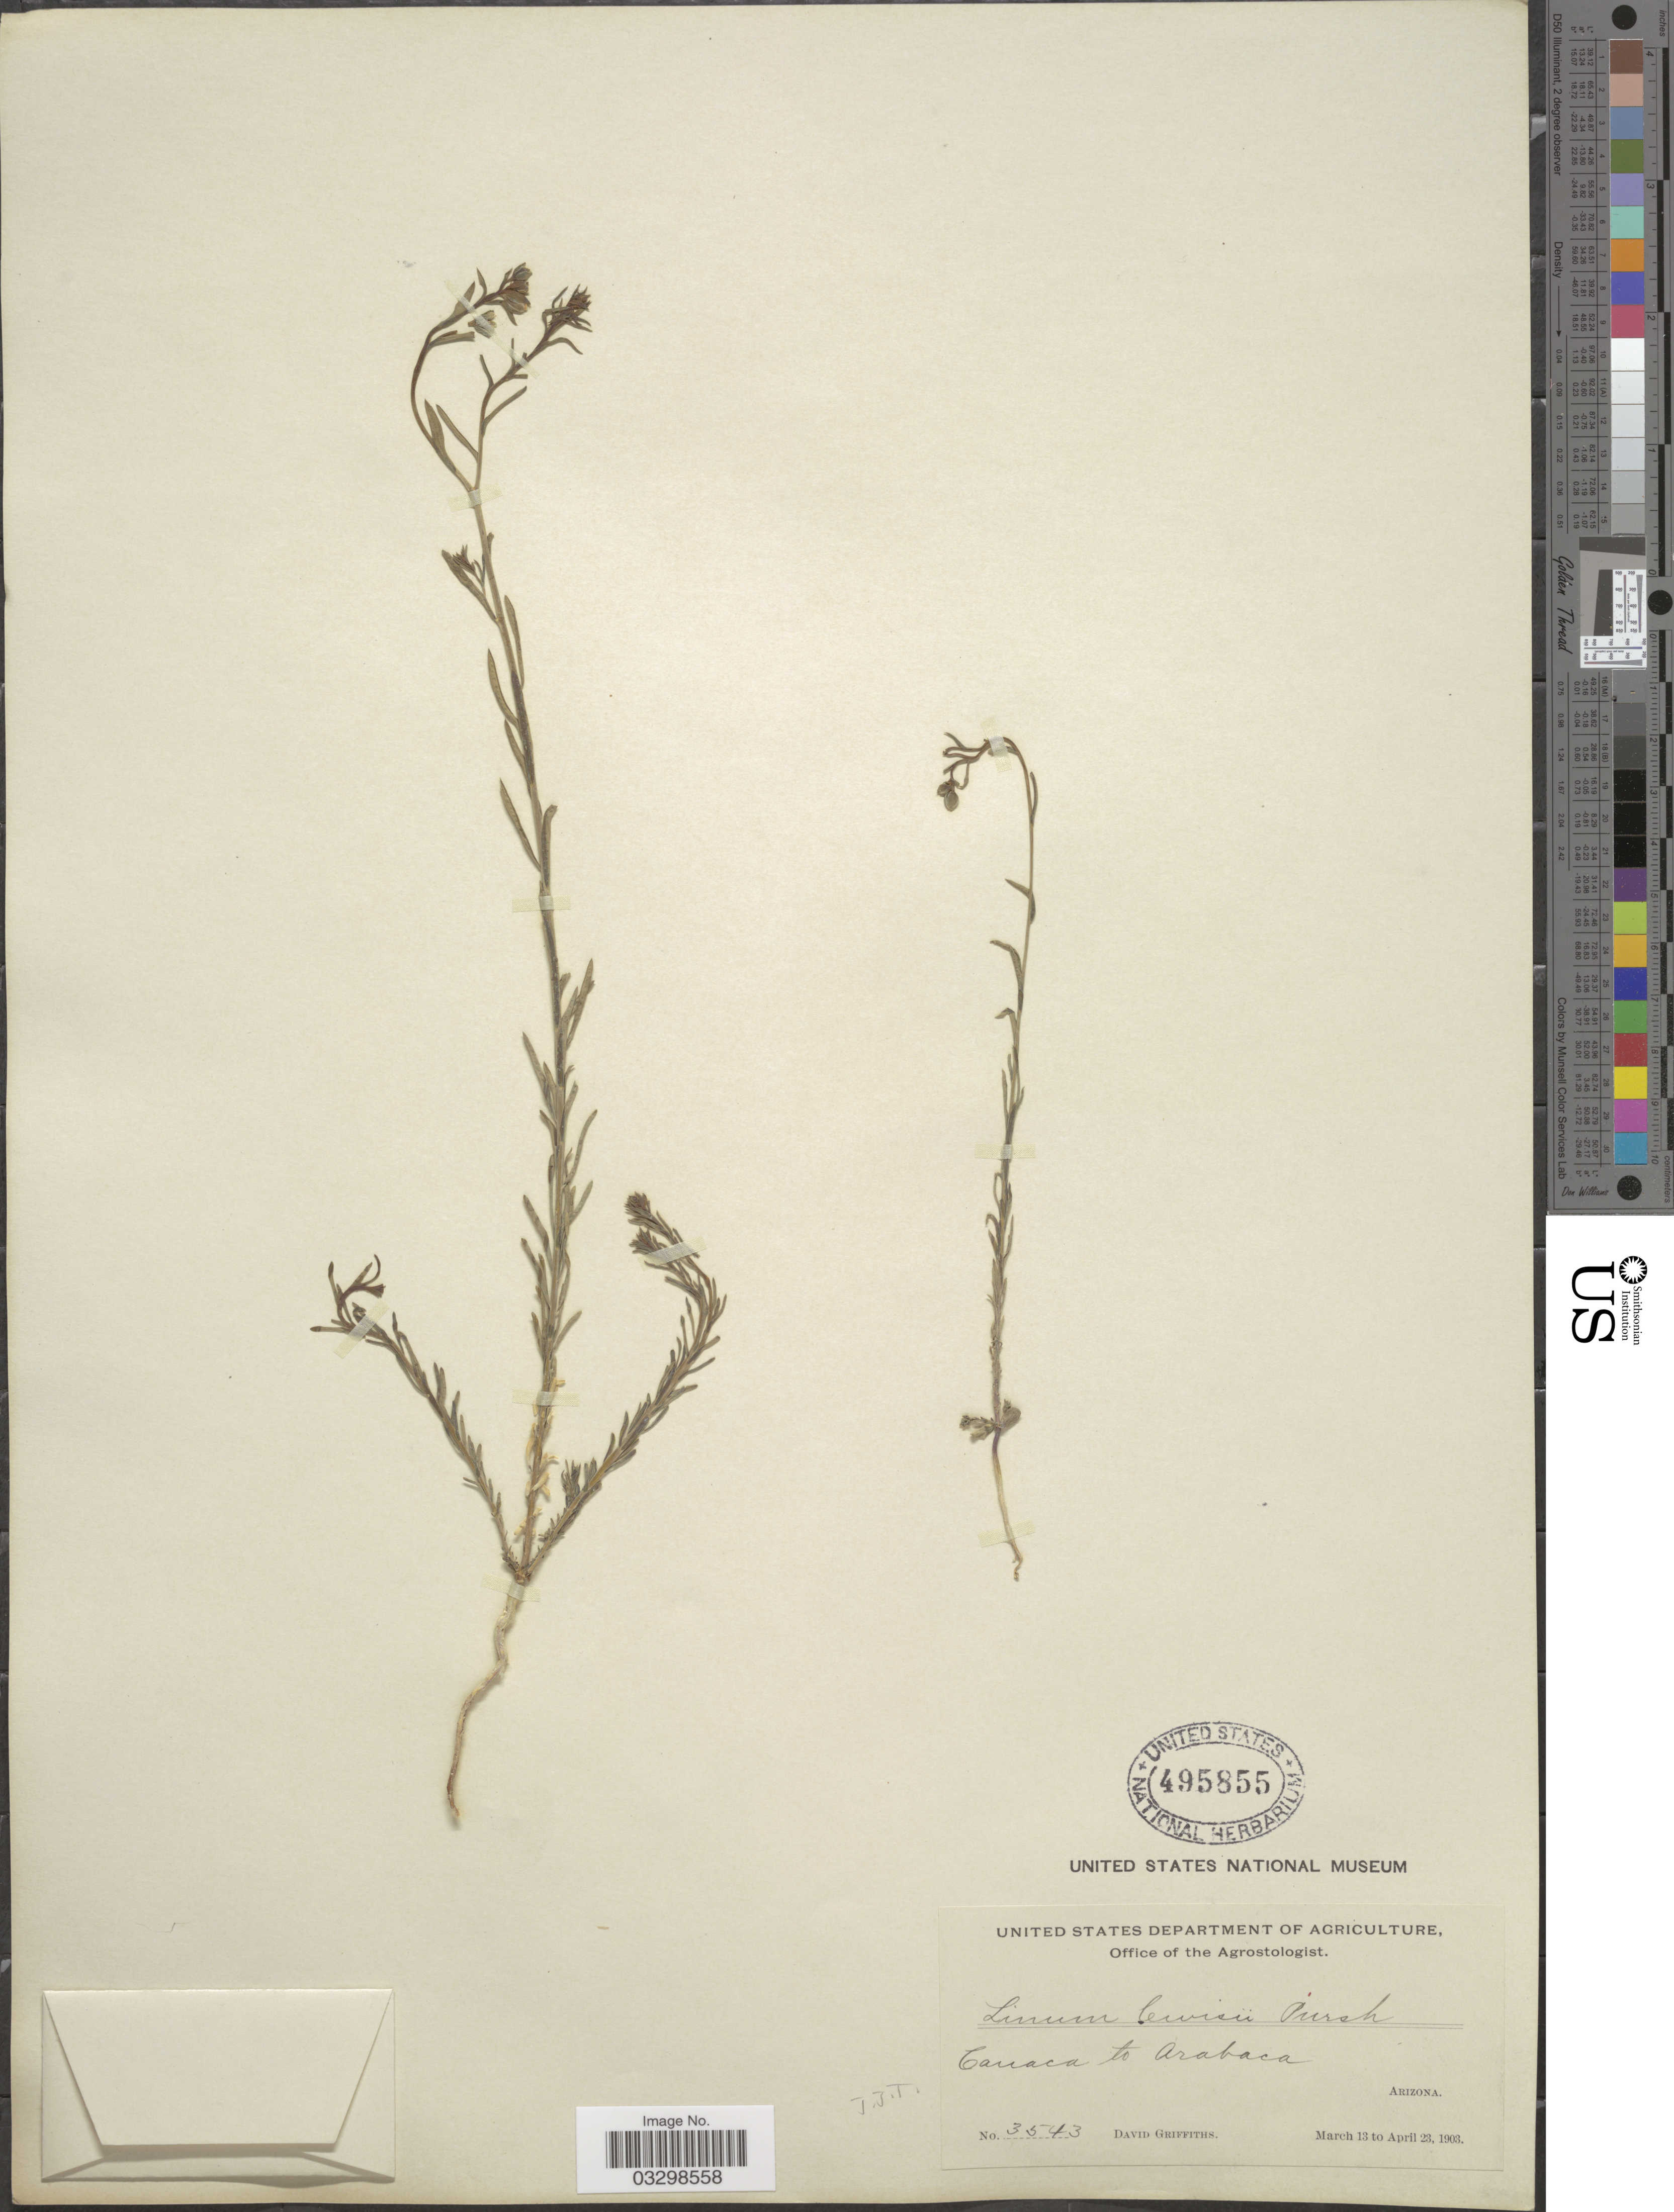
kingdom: Plantae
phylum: Tracheophyta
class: Magnoliopsida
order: Malpighiales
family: Linaceae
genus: Linum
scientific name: Linum lewisii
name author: Pursh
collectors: D. Griffiths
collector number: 3543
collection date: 1903-03-13/1903-04-23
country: United States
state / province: Arizona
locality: Canaca to Arabaca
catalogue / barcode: US 495855